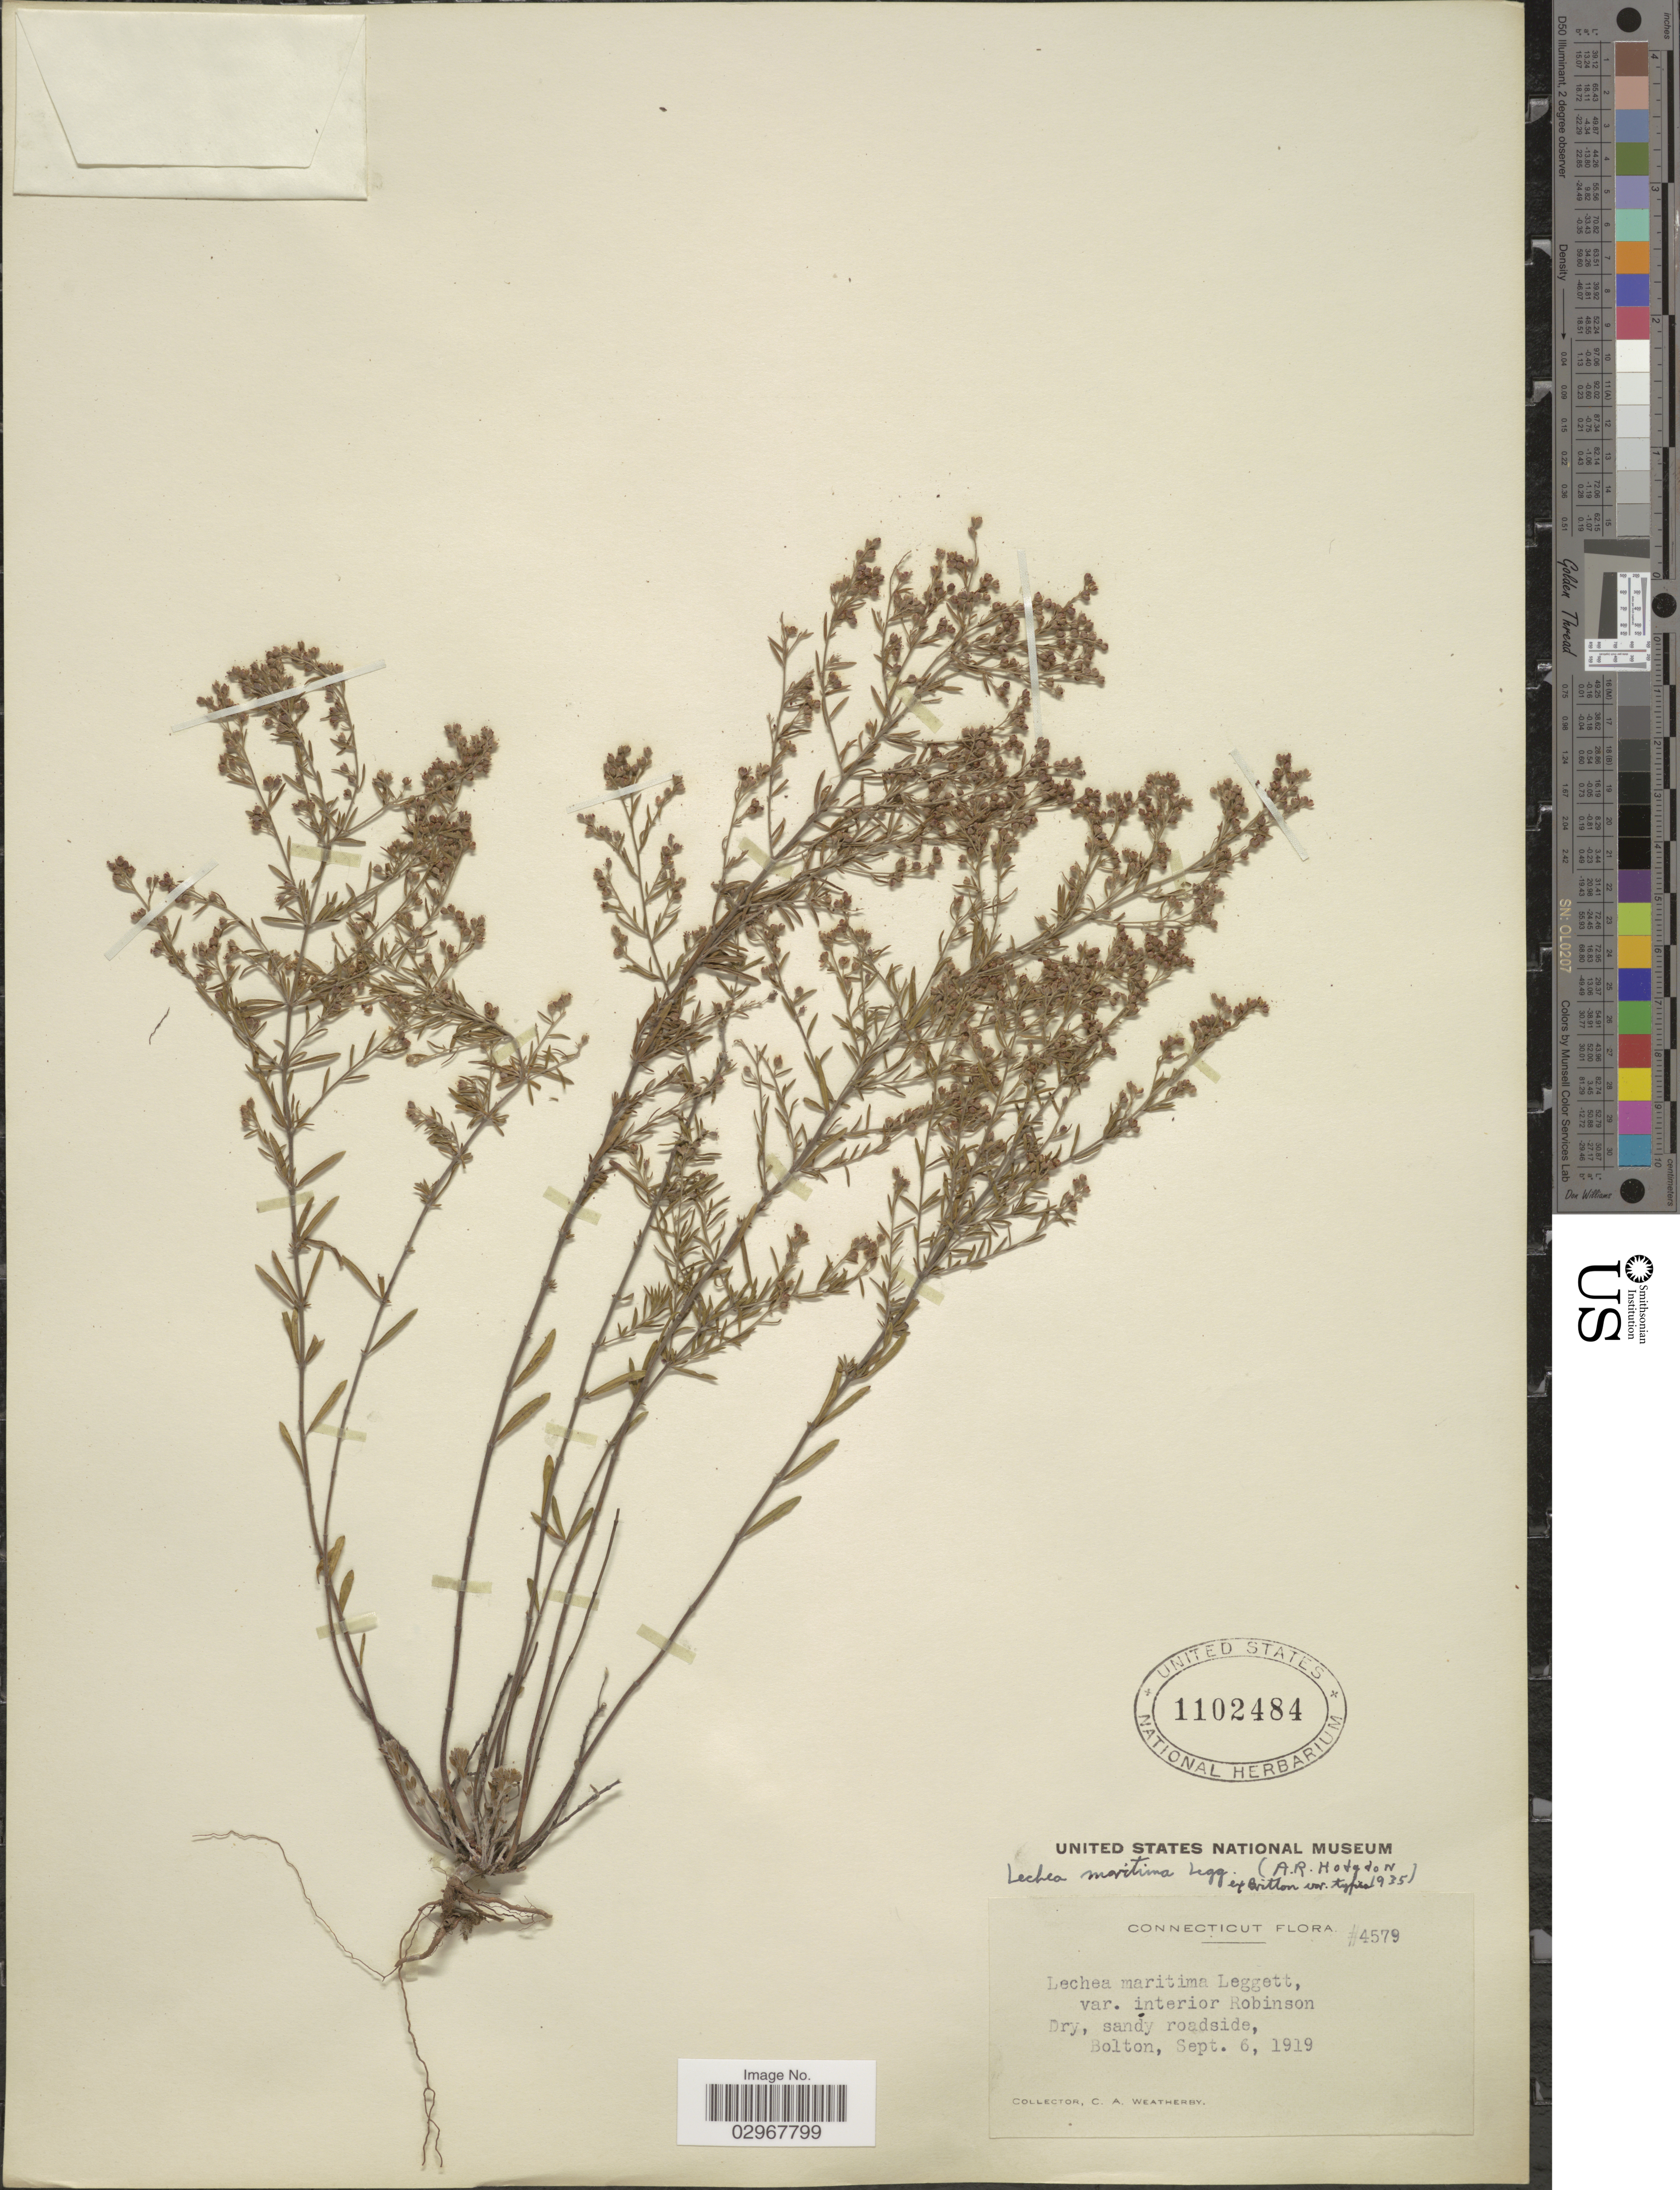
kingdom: Plantae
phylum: Tracheophyta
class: Magnoliopsida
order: Malvales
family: Cistaceae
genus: Lechea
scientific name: Lechea maritima var. typica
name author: Hodgdon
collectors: C. A. Weatherby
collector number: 4579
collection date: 1919-09-06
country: United States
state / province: Connecticut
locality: Bolton.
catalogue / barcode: US 1102484